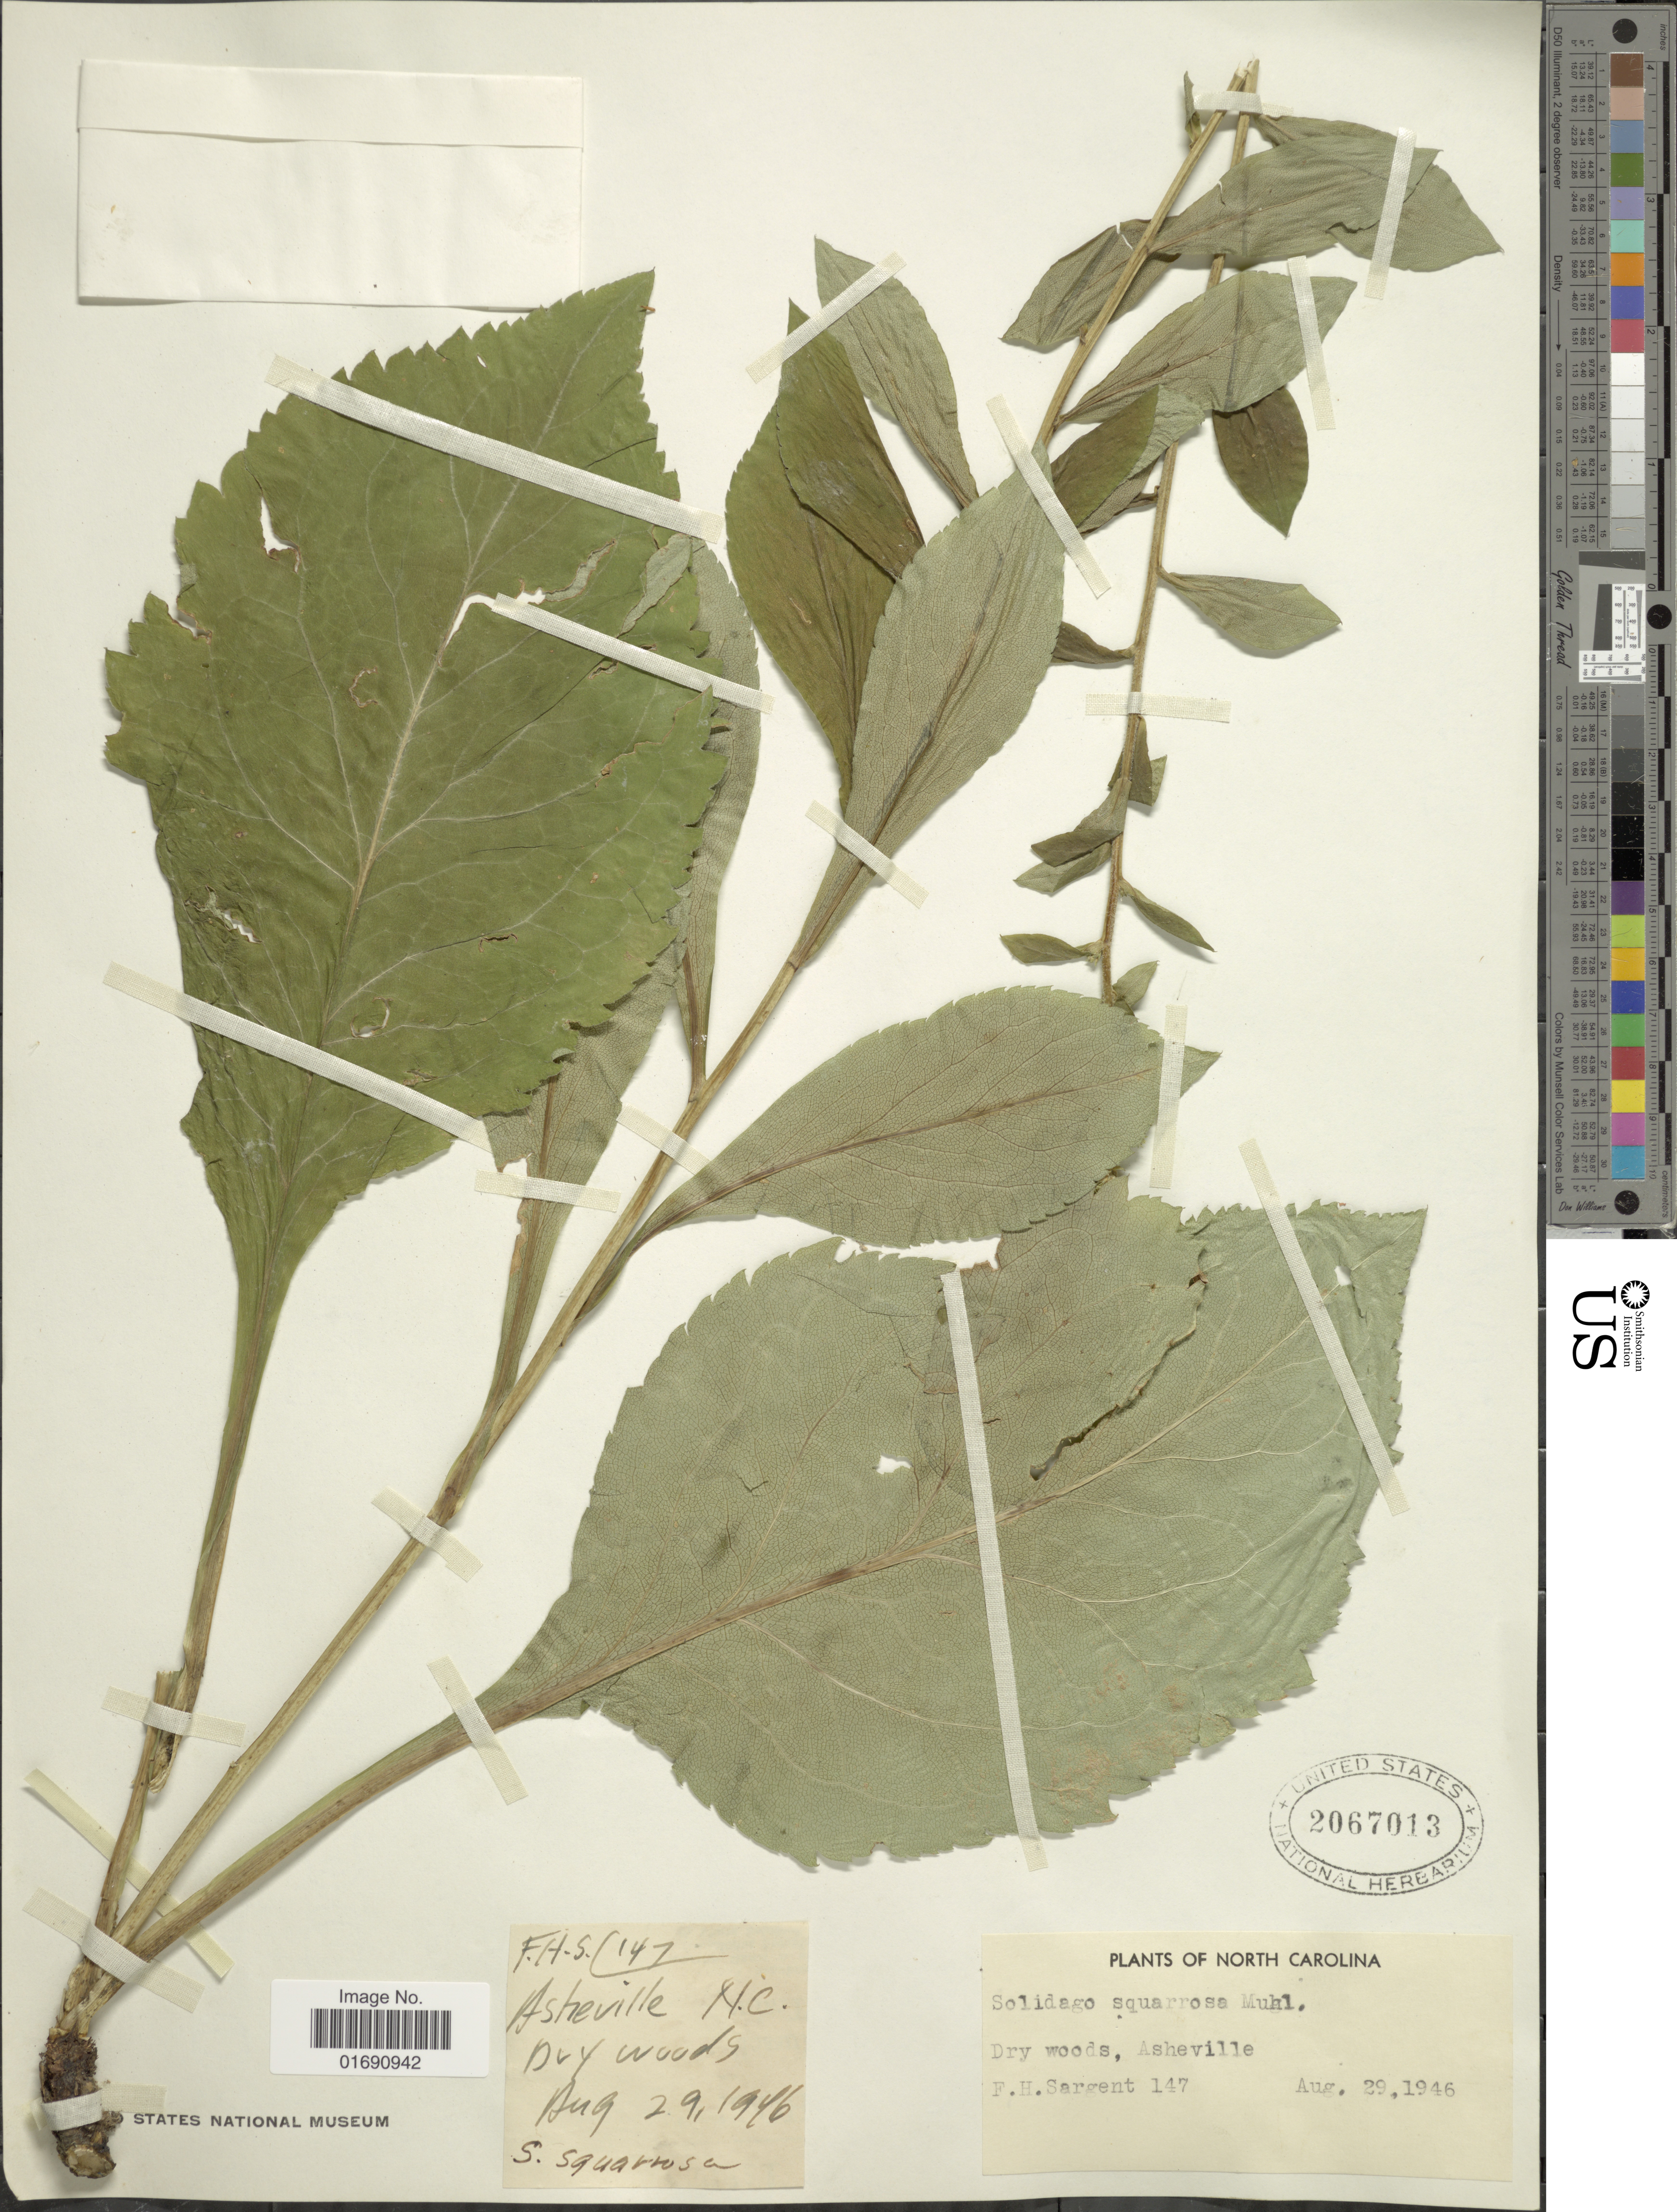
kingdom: Plantae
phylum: Tracheophyta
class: Magnoliopsida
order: Asterales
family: Asteraceae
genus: Solidago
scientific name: Solidago squarrosa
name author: Muhl.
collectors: F. H. Sargent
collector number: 147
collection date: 1946-08-29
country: United States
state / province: North Carolina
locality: Dry woods, Asheville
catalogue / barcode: US 2067013